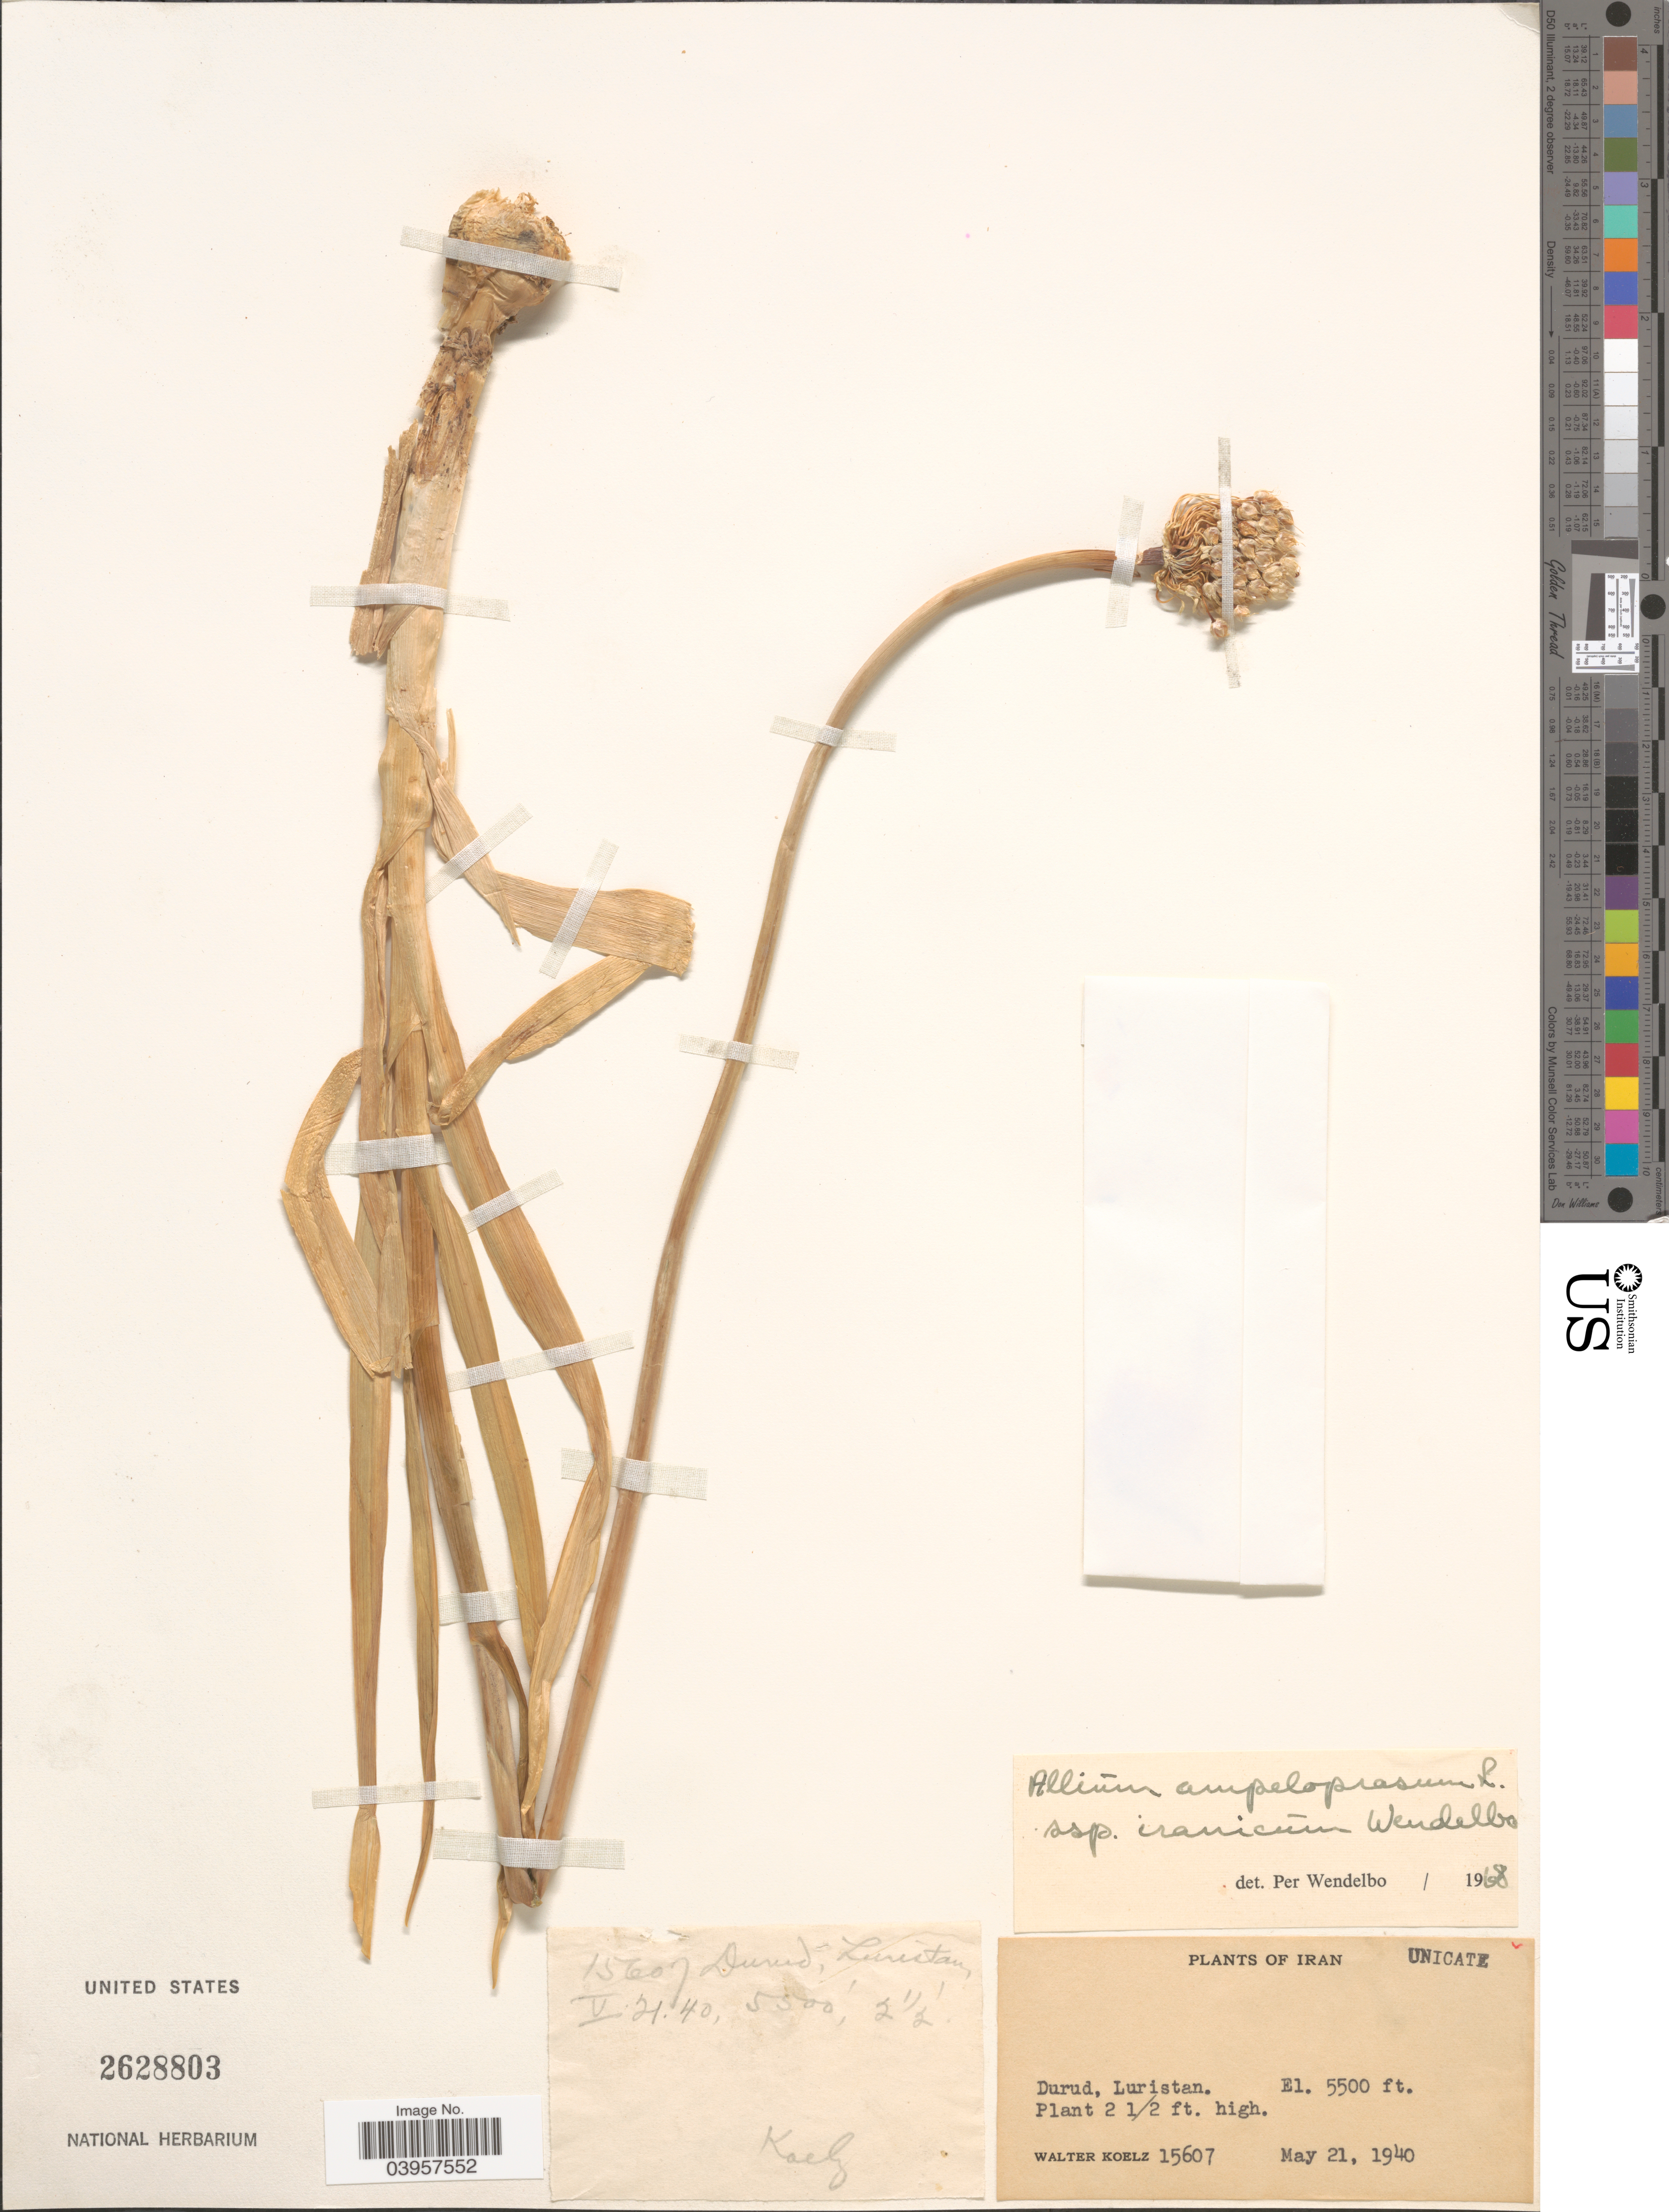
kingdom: Plantae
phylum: Tracheophyta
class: Liliopsida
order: Asparagales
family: Amaryllidaceae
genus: Allium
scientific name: Allium ampeloprasum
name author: L.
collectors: W. N. Koelz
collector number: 15607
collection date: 1940-05-21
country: Iran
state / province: Lorestan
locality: Durud, Luristan.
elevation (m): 1676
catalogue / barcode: US 2628803